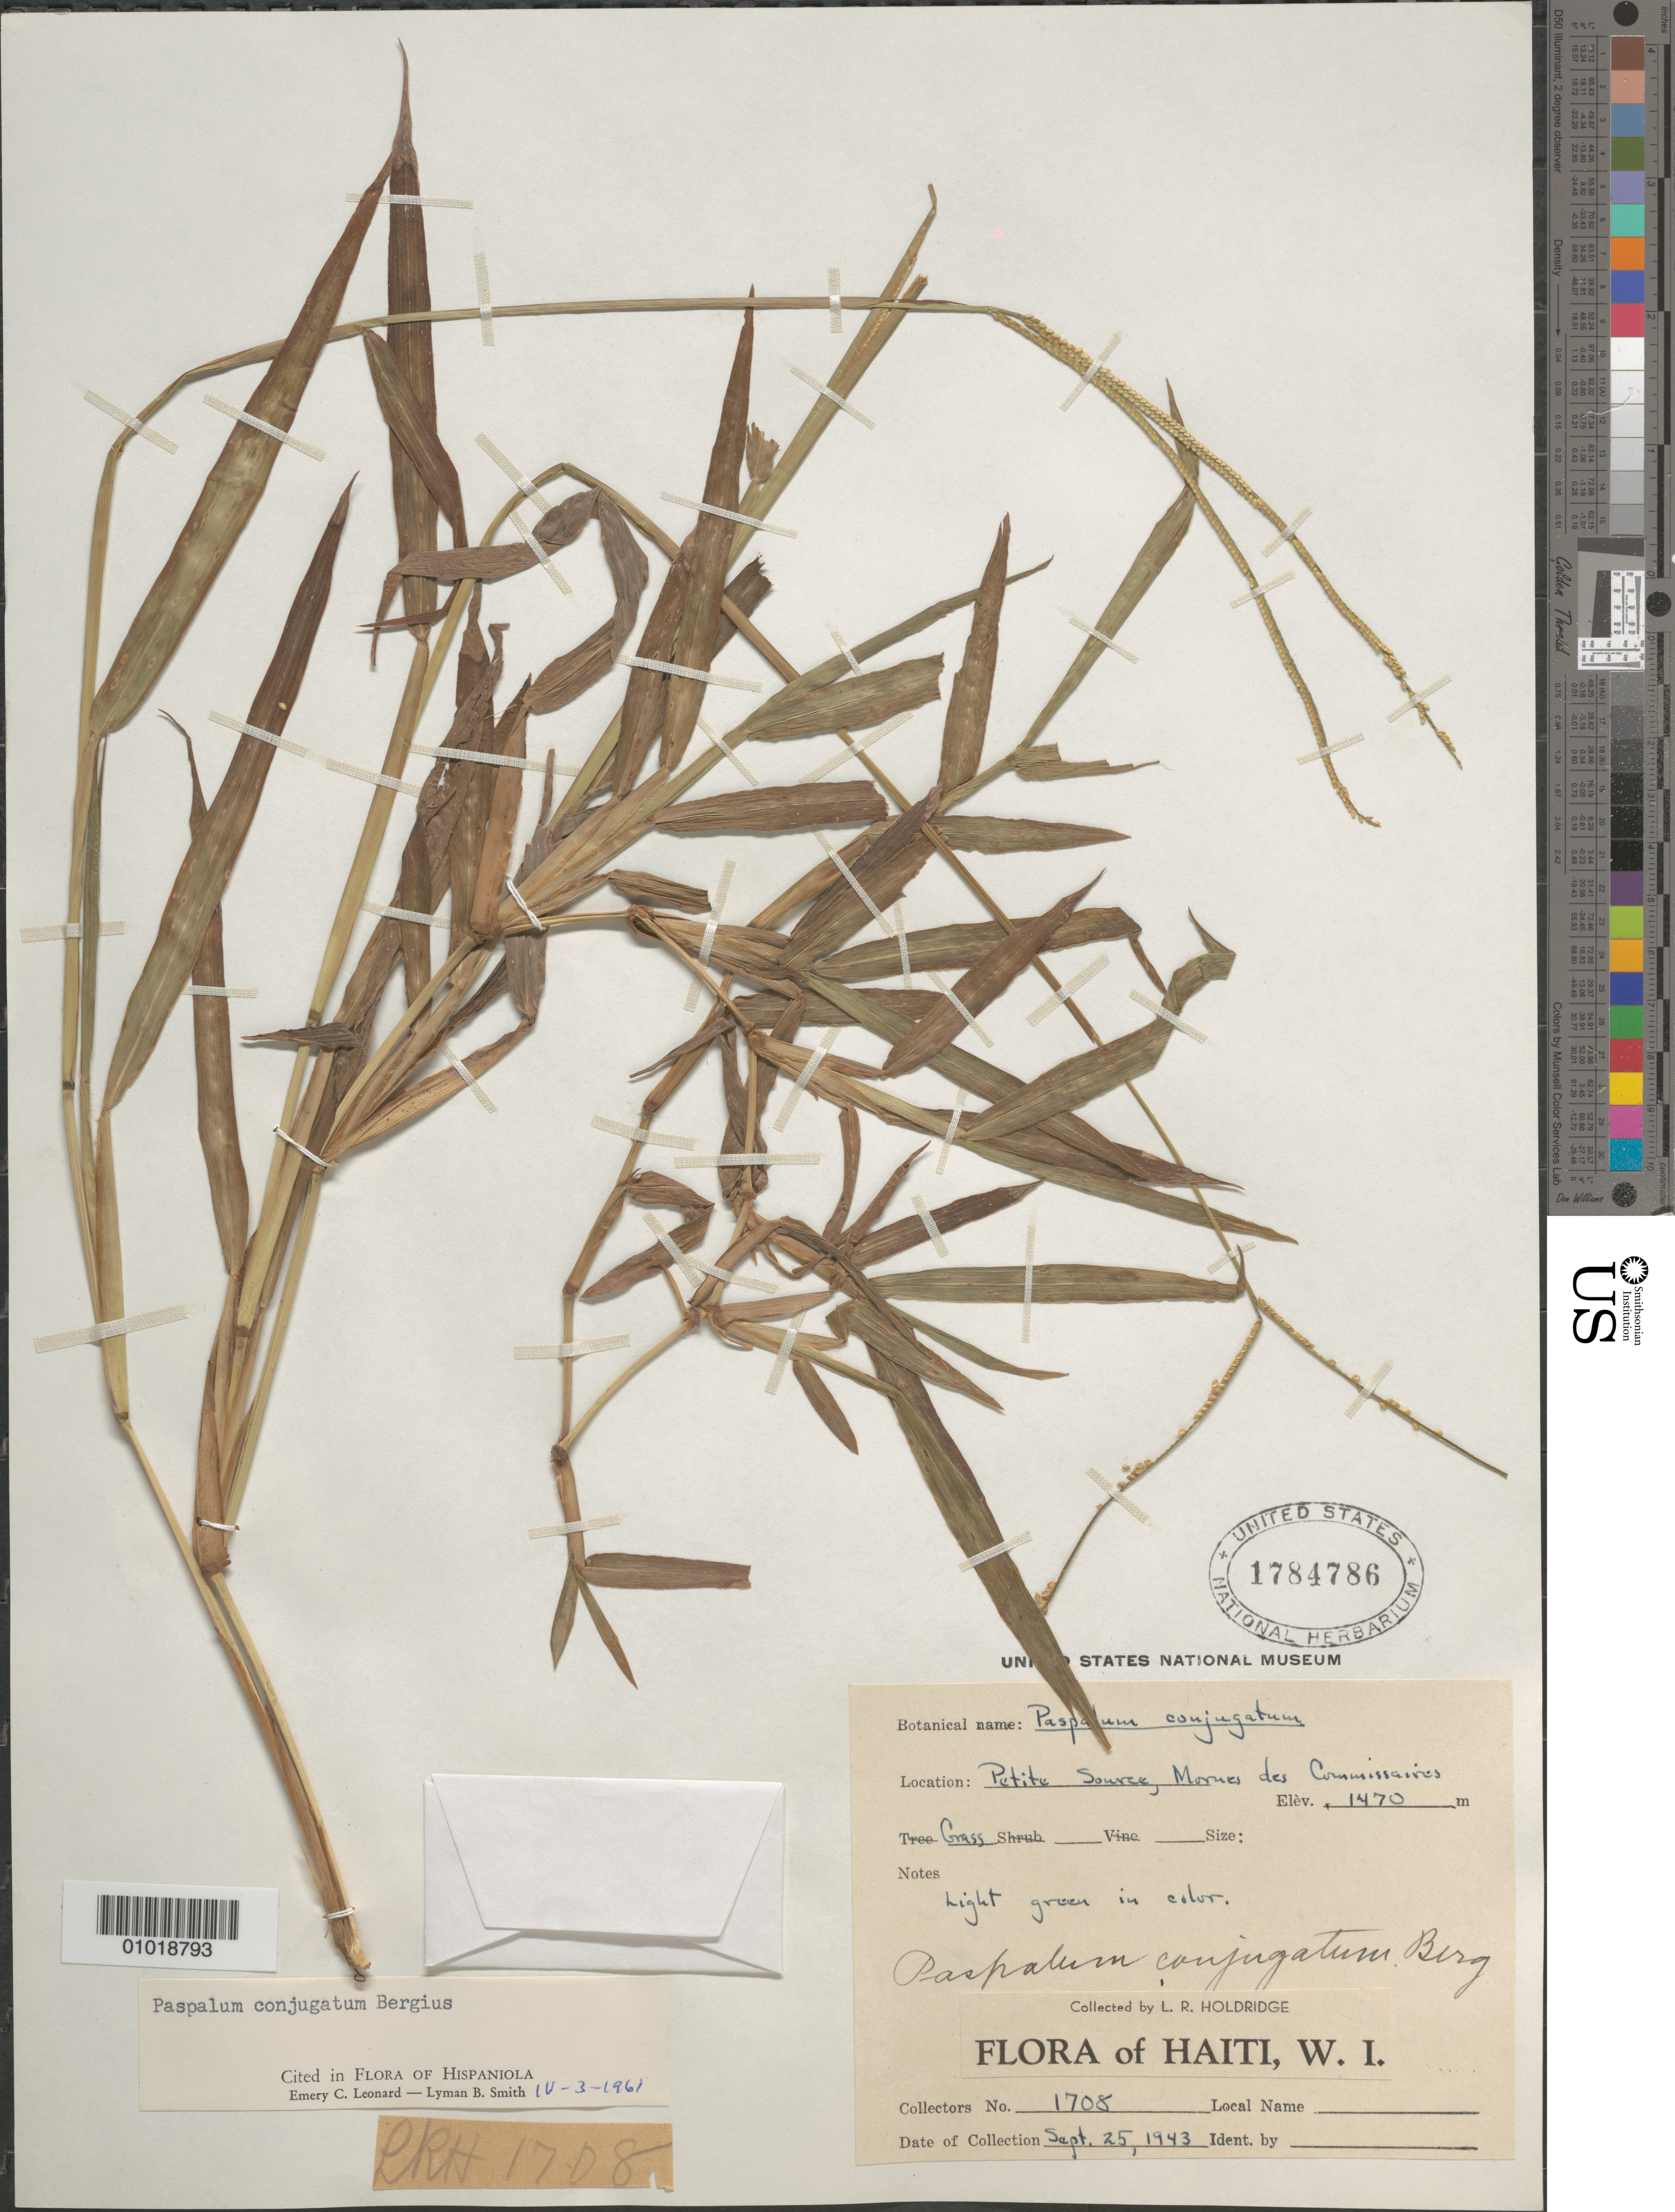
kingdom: Plantae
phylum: Tracheophyta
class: Liliopsida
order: Poales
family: Poaceae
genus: Paspalum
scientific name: Paspalum conjugatum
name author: P.J. Bergius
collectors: L. Holdridge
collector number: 1708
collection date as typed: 25 Sep 1943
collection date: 1943-09-25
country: Haiti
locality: Petite Source, Mornes des Commissaires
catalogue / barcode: US 1784786